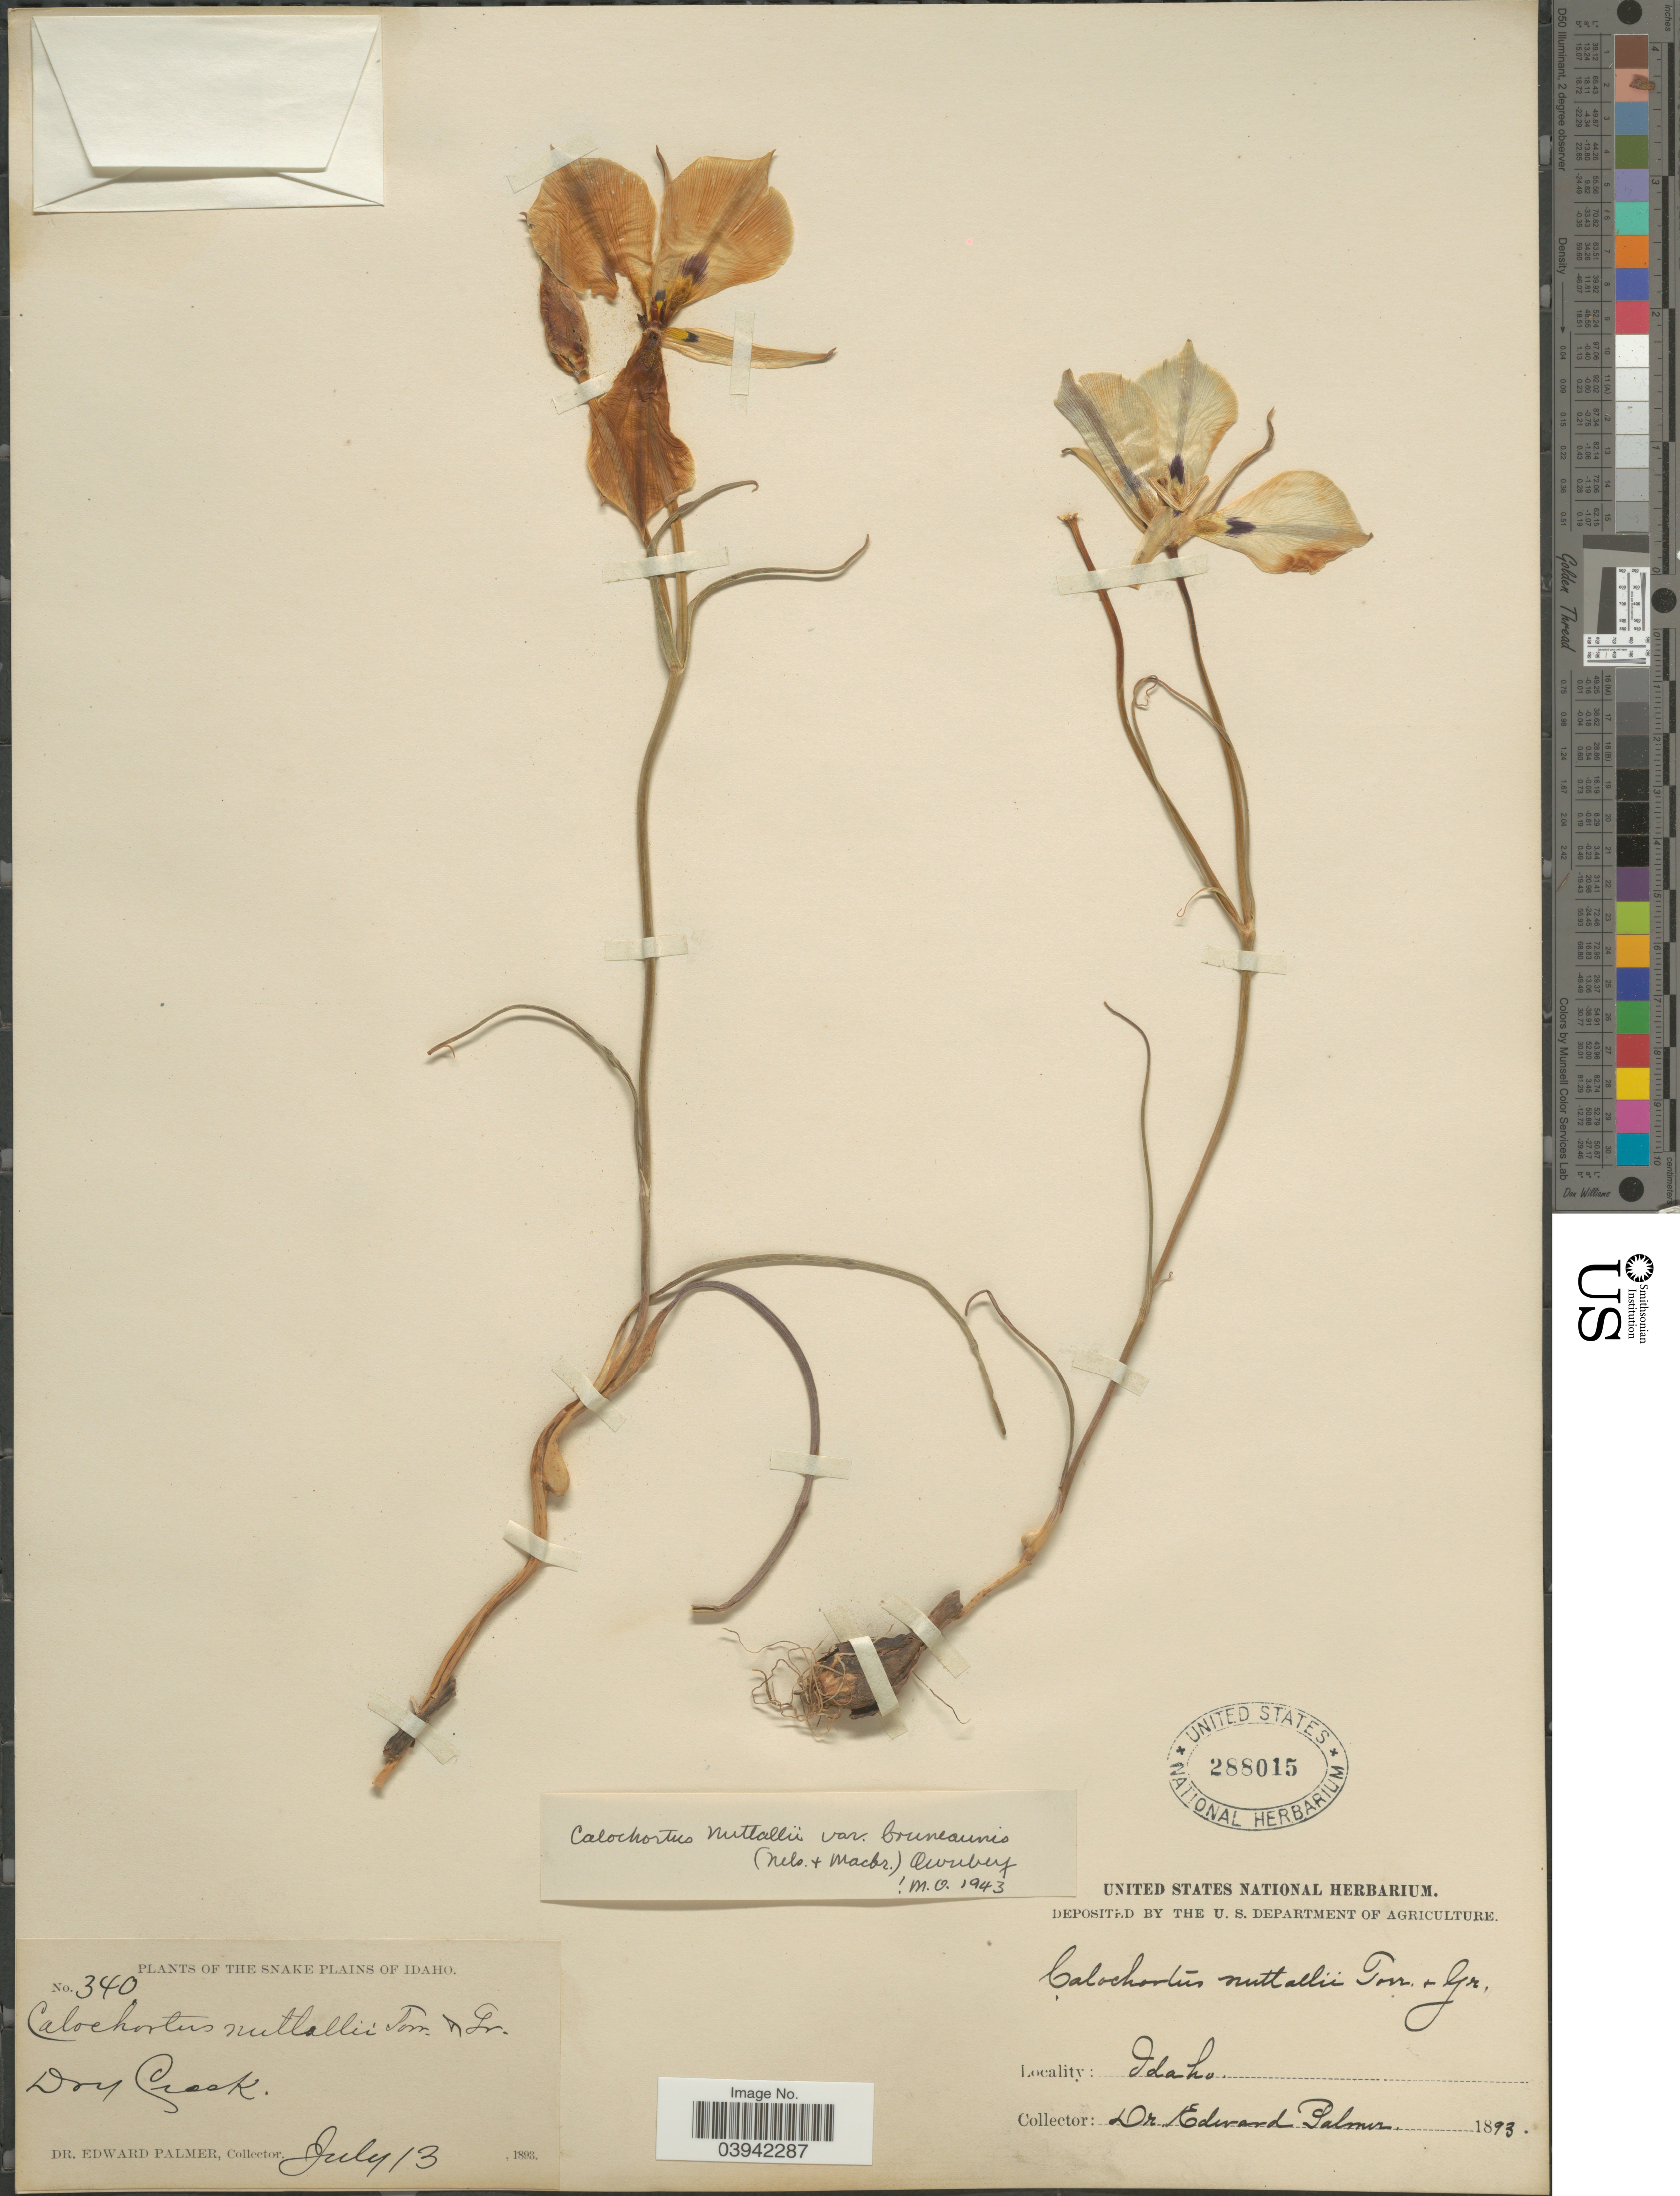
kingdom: Plantae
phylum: Tracheophyta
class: Liliopsida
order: Liliales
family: Liliaceae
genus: Calochortus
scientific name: Calochortus bruneaunis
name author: A. Nelson & J.F. Macbr.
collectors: E. Palmer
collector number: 340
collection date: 1893-07-13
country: United States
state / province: Idaho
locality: Snake Plains of Idaho. Dry Creek.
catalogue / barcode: US 288015